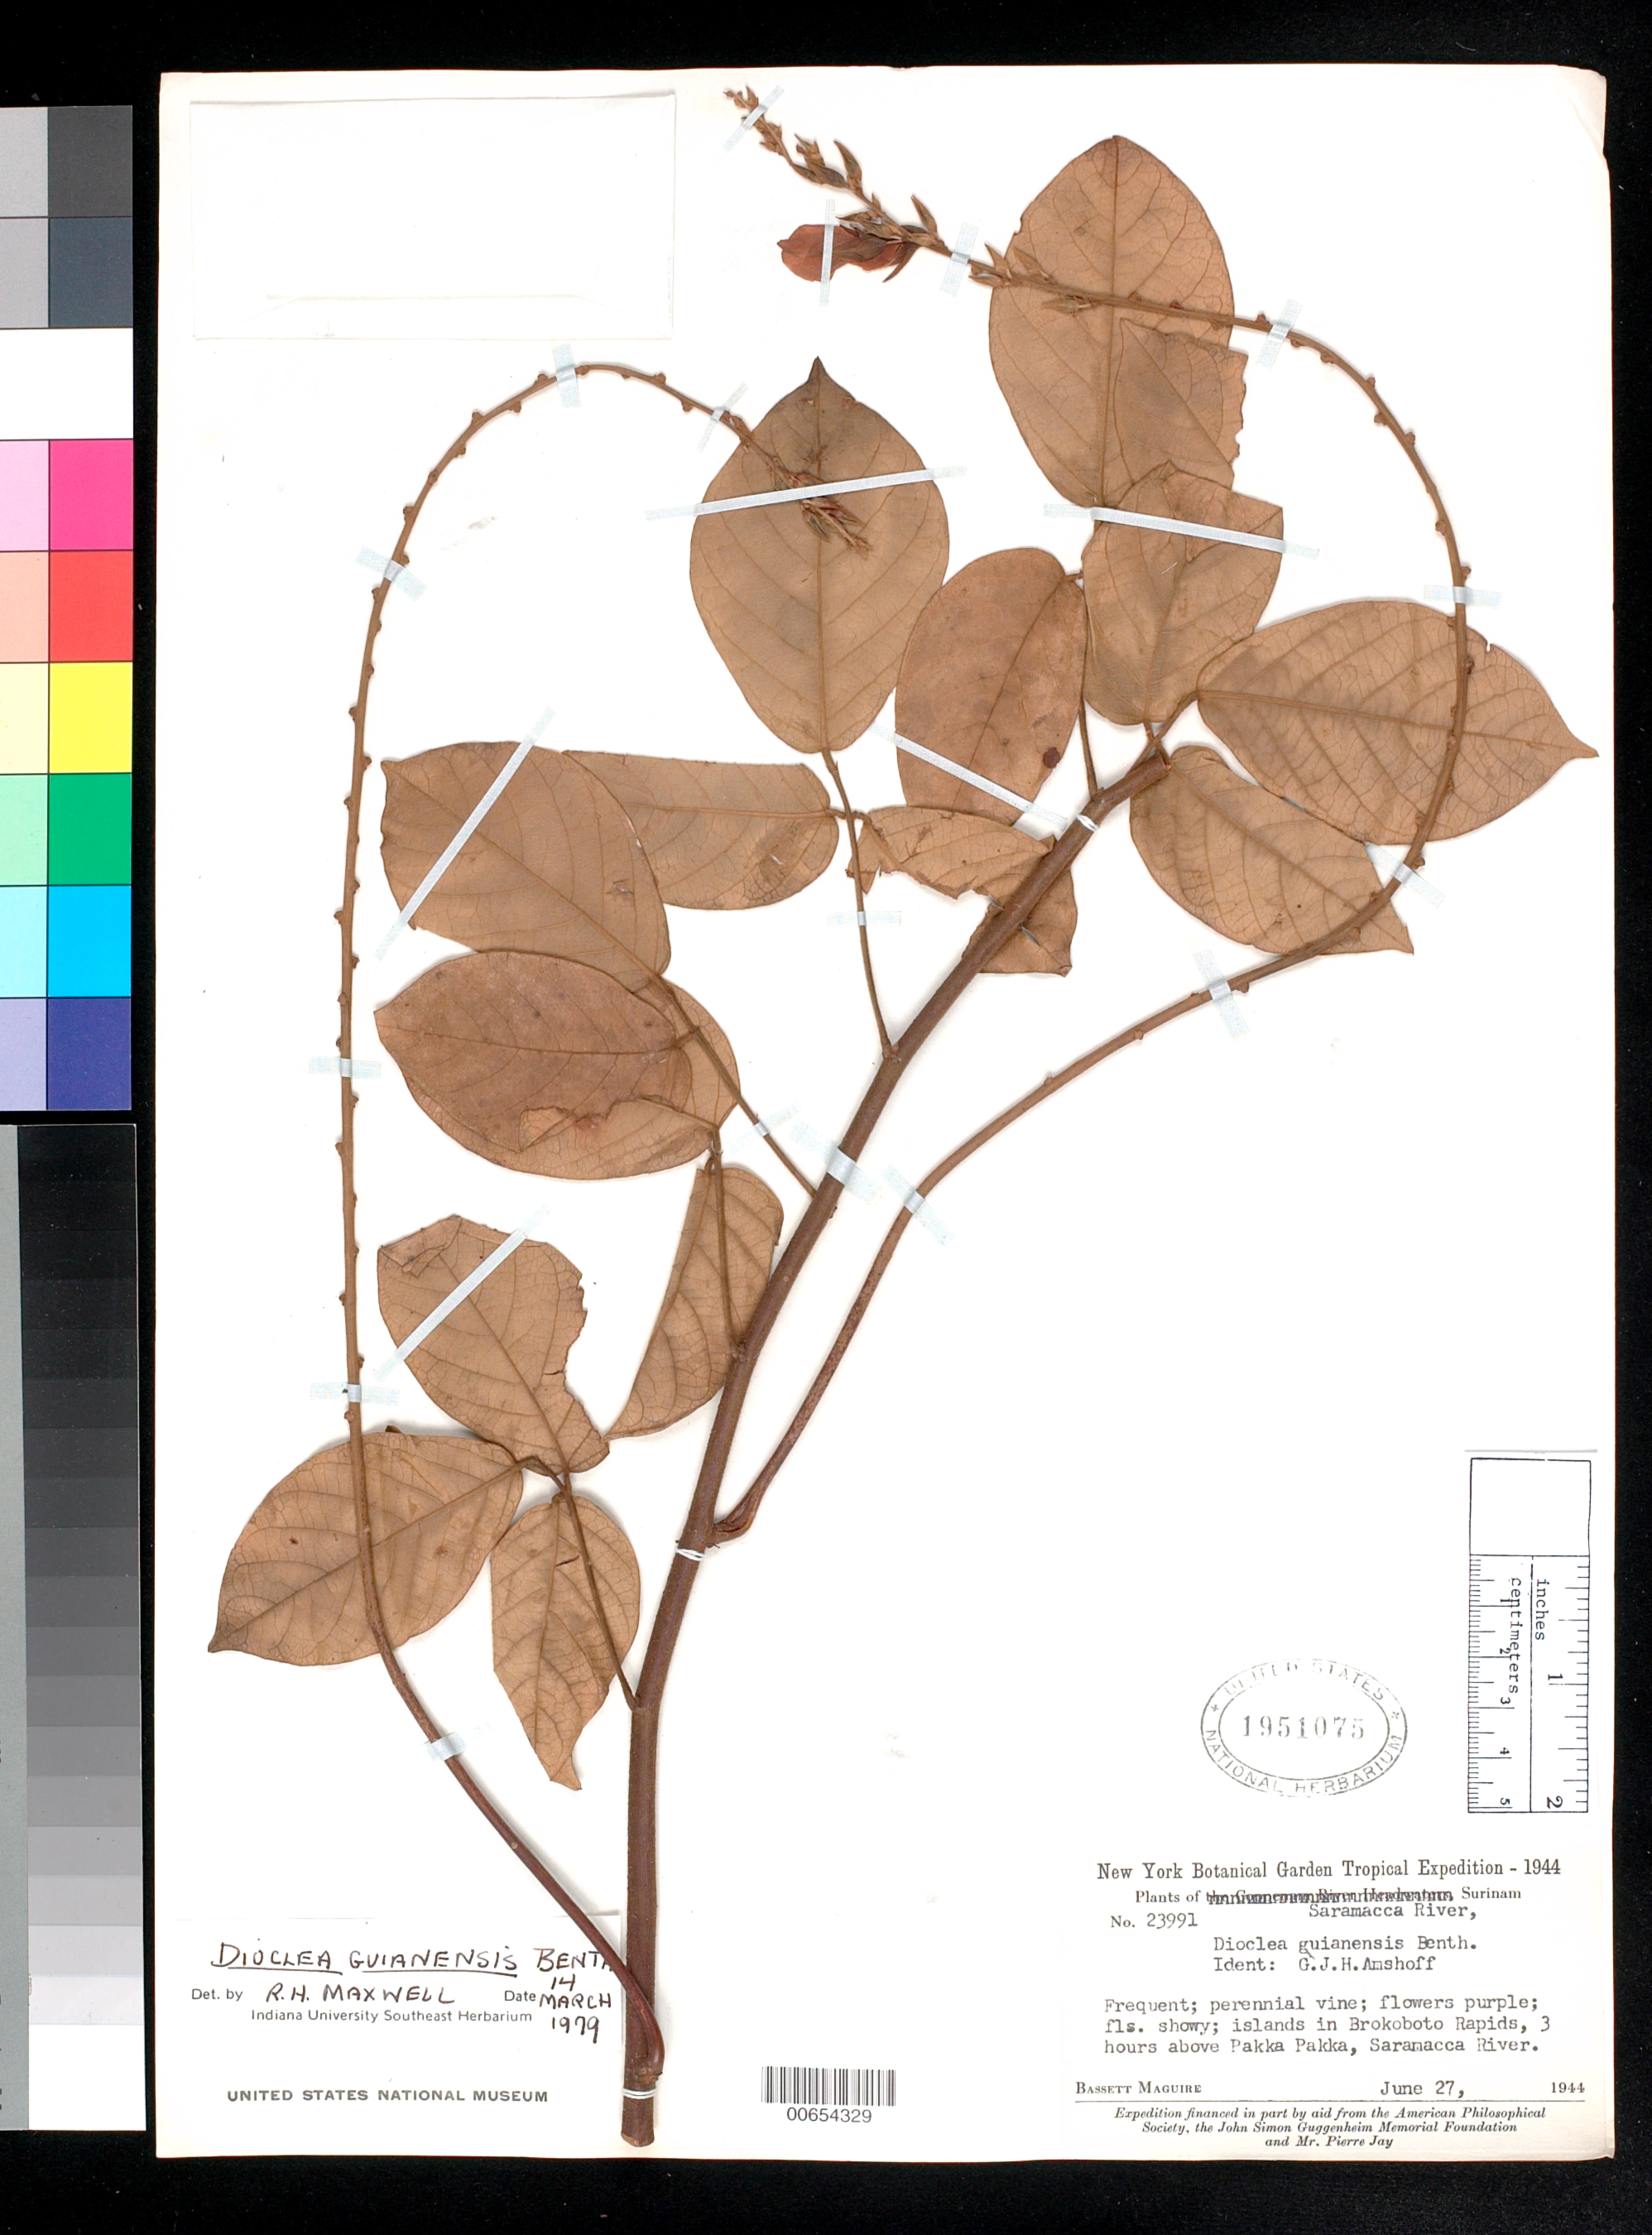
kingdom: Plantae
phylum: Tracheophyta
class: Magnoliopsida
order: Fabales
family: Fabaceae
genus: Dioclea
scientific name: Dioclea guianensis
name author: Benth.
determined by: Maxwell, R. H., (JEF), Indiana University Southeast (UNITED STATES)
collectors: B. Maguire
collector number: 23991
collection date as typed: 27-Jun-44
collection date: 1944-06-27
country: Suriname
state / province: Brokopondo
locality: Brokoboto Rapids, 3 hrs above Pakka Pakka village, Saramacca River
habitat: Island in rapids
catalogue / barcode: US 1951075